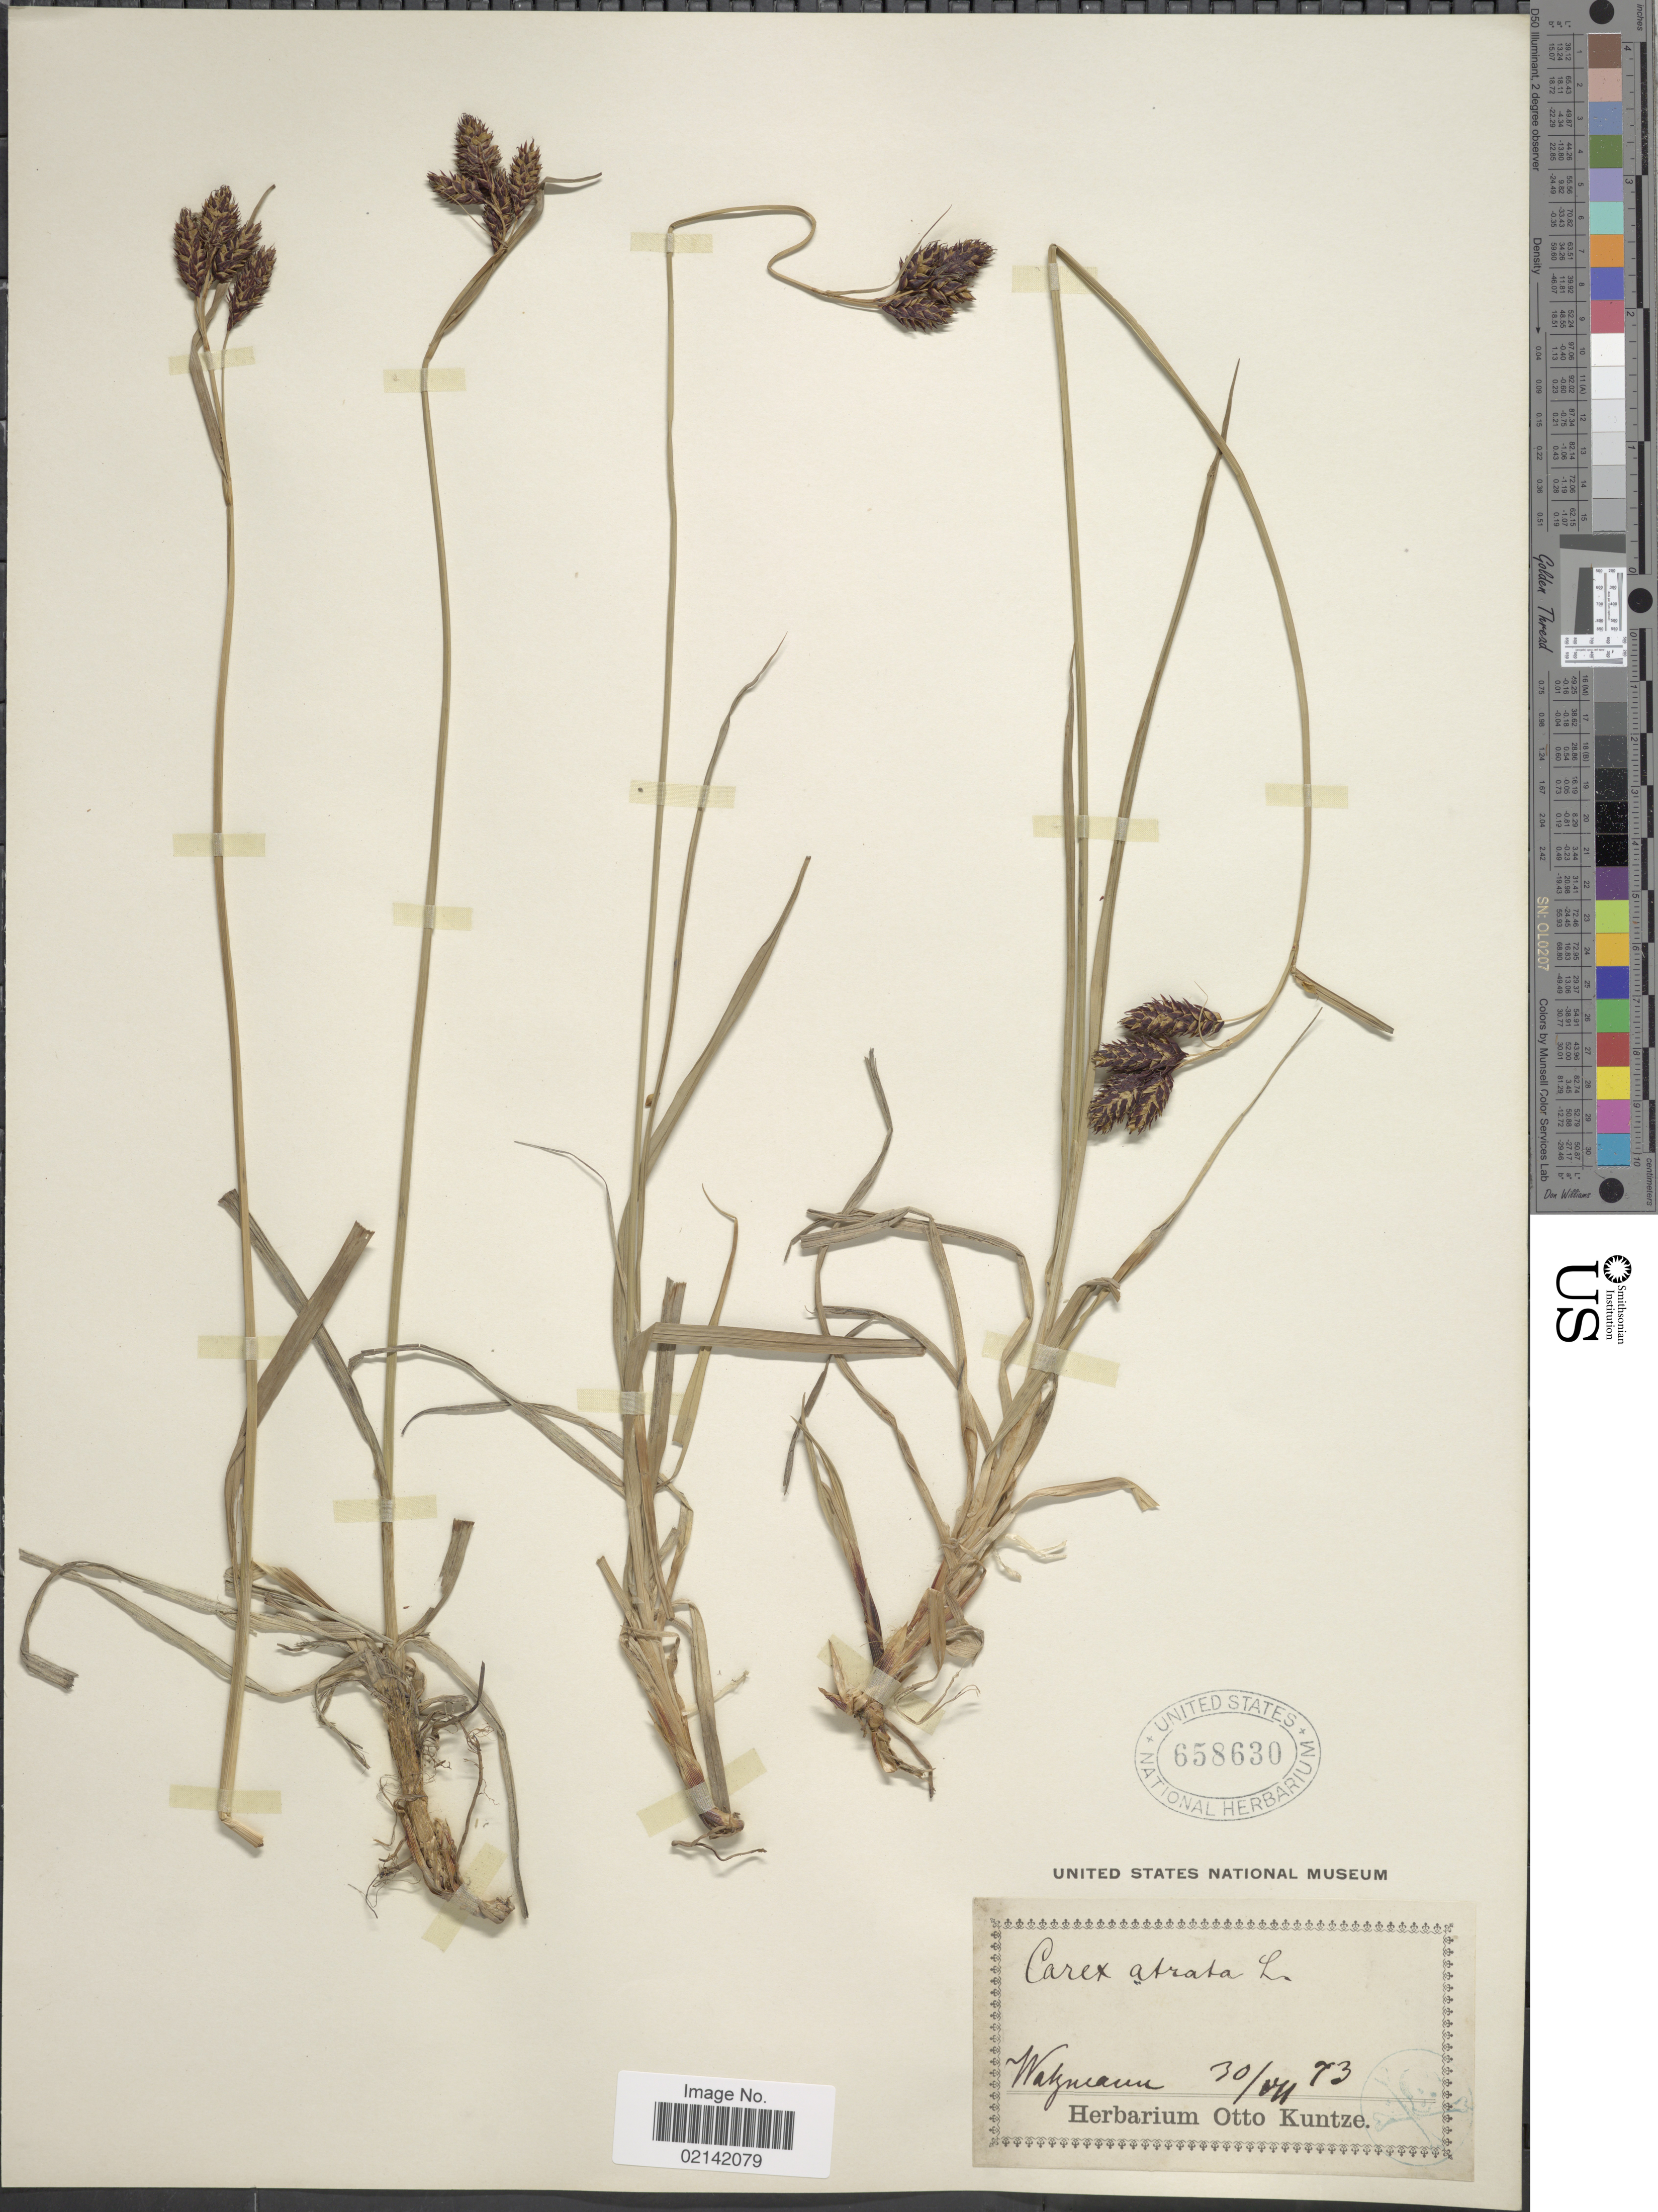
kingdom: Plantae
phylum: Tracheophyta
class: Liliopsida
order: Poales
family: Cyperaceae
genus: Carex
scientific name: Carex atrata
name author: L.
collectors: ex herb. Otto Kuntze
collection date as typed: Transcribed d/m/y: 30/7/73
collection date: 1873-07-30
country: Germany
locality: Watzmann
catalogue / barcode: US 658630